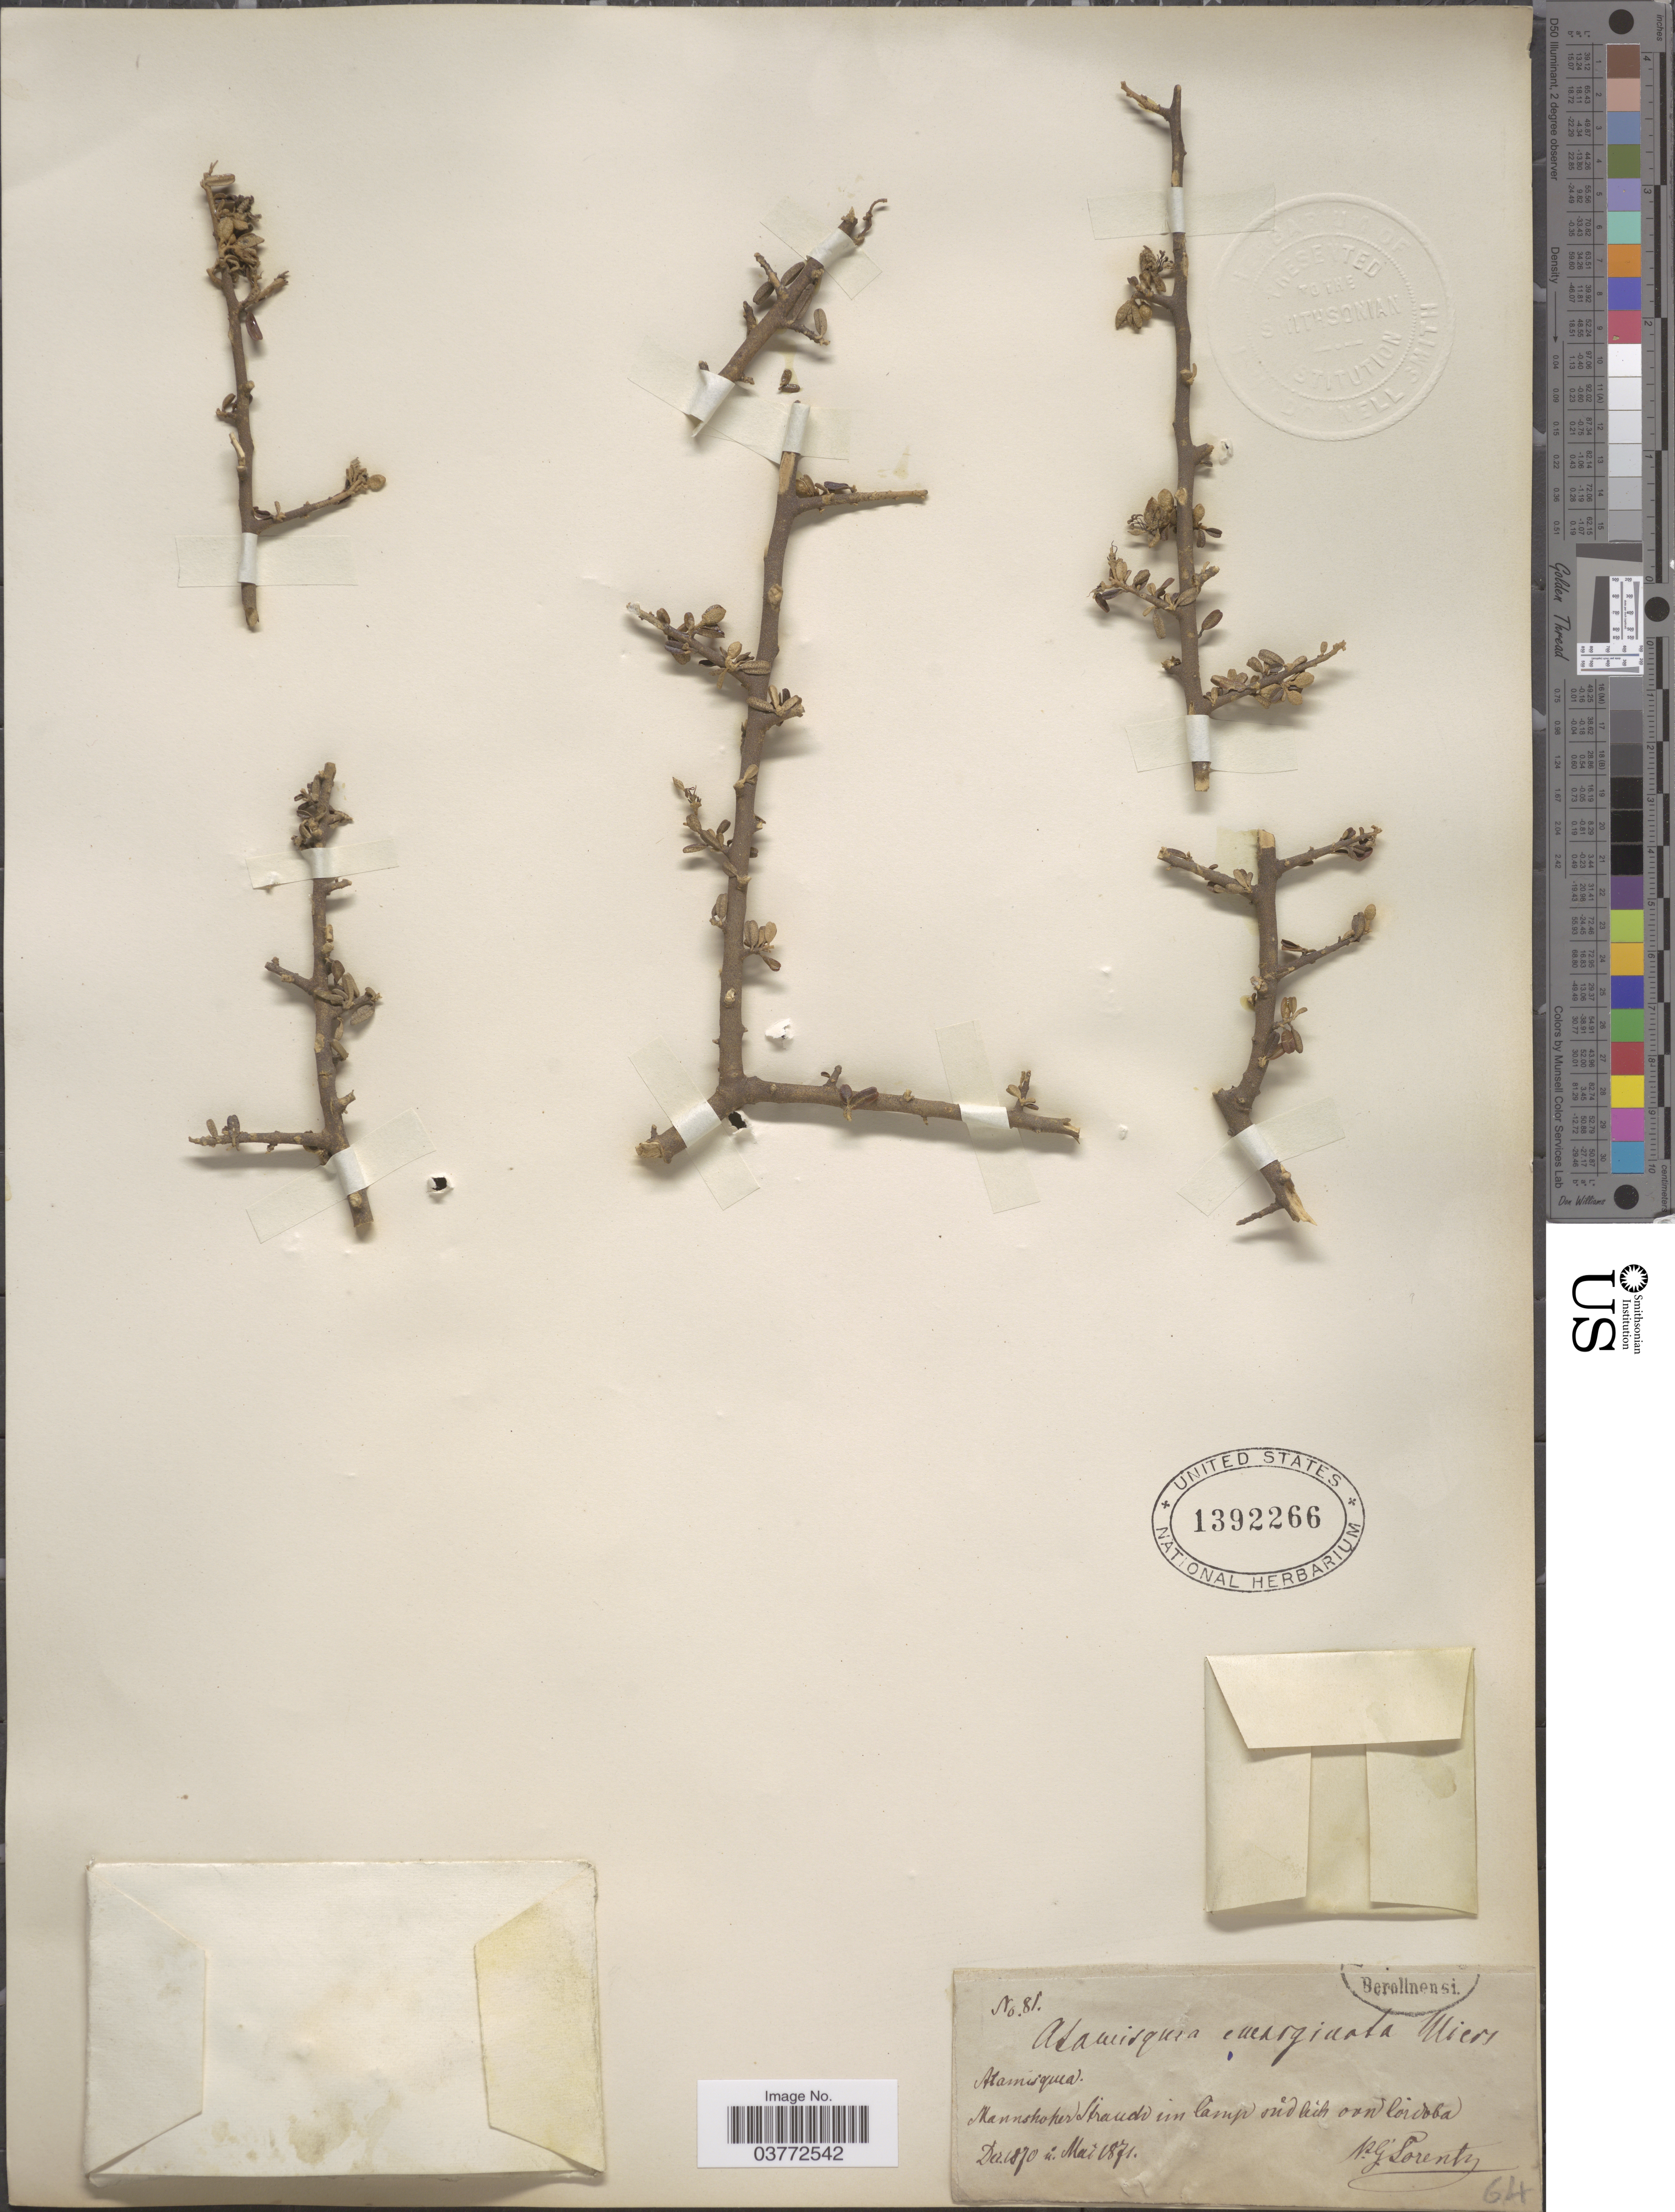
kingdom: Plantae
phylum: Tracheophyta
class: Magnoliopsida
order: Brassicales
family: Capparaceae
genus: Atamisquea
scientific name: Atamisquea emarginata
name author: Miers ex Hook. & Arn.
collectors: P. G. Lorentz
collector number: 81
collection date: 1870-12/1871-03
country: Argentina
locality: Atamisquia. Mannshoher Strauch in lamp ondlich [interpreted] bei Cordoba.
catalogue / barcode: US 1392266